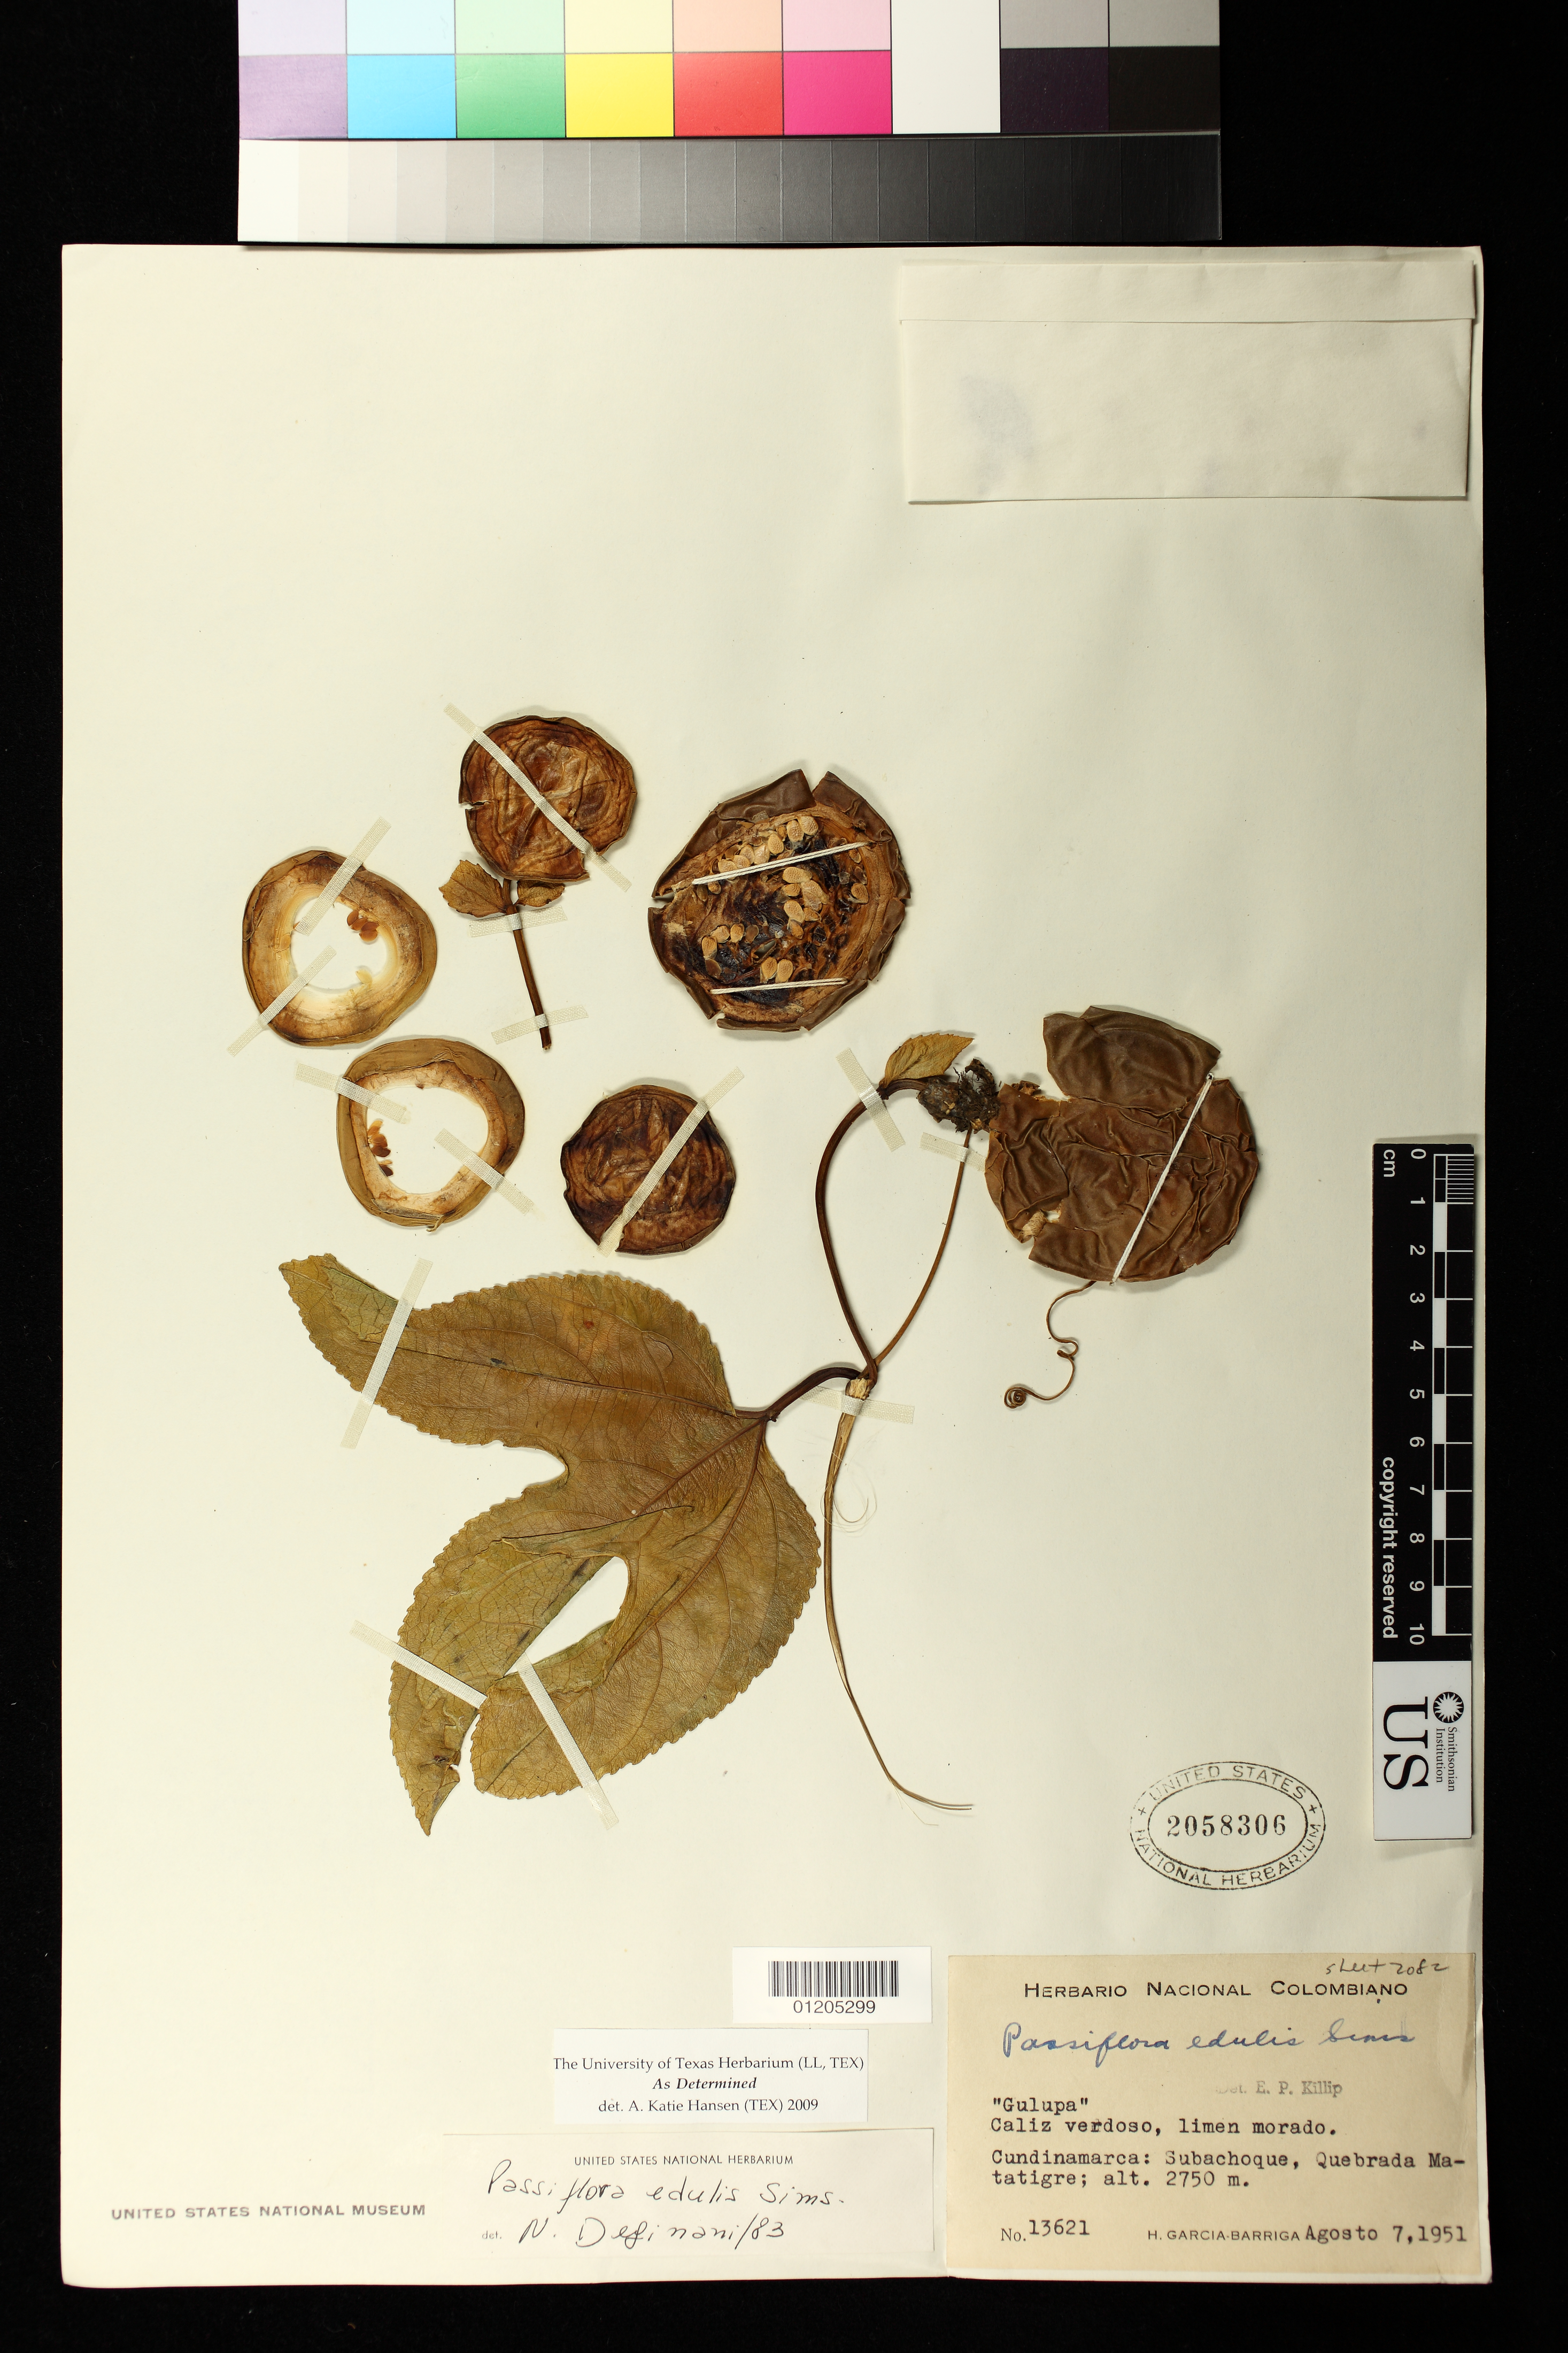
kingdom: Plantae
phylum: Tracheophyta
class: Magnoliopsida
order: Malpighiales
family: Passifloraceae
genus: Passiflora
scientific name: Passiflora edulis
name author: Sims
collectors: H. García Barriga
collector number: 13621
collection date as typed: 07 Aug 1951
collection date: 1951-08-07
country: Colombia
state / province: Cundinamarca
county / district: Subachoque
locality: Quebrada MataTigre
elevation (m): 2750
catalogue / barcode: US 2058306